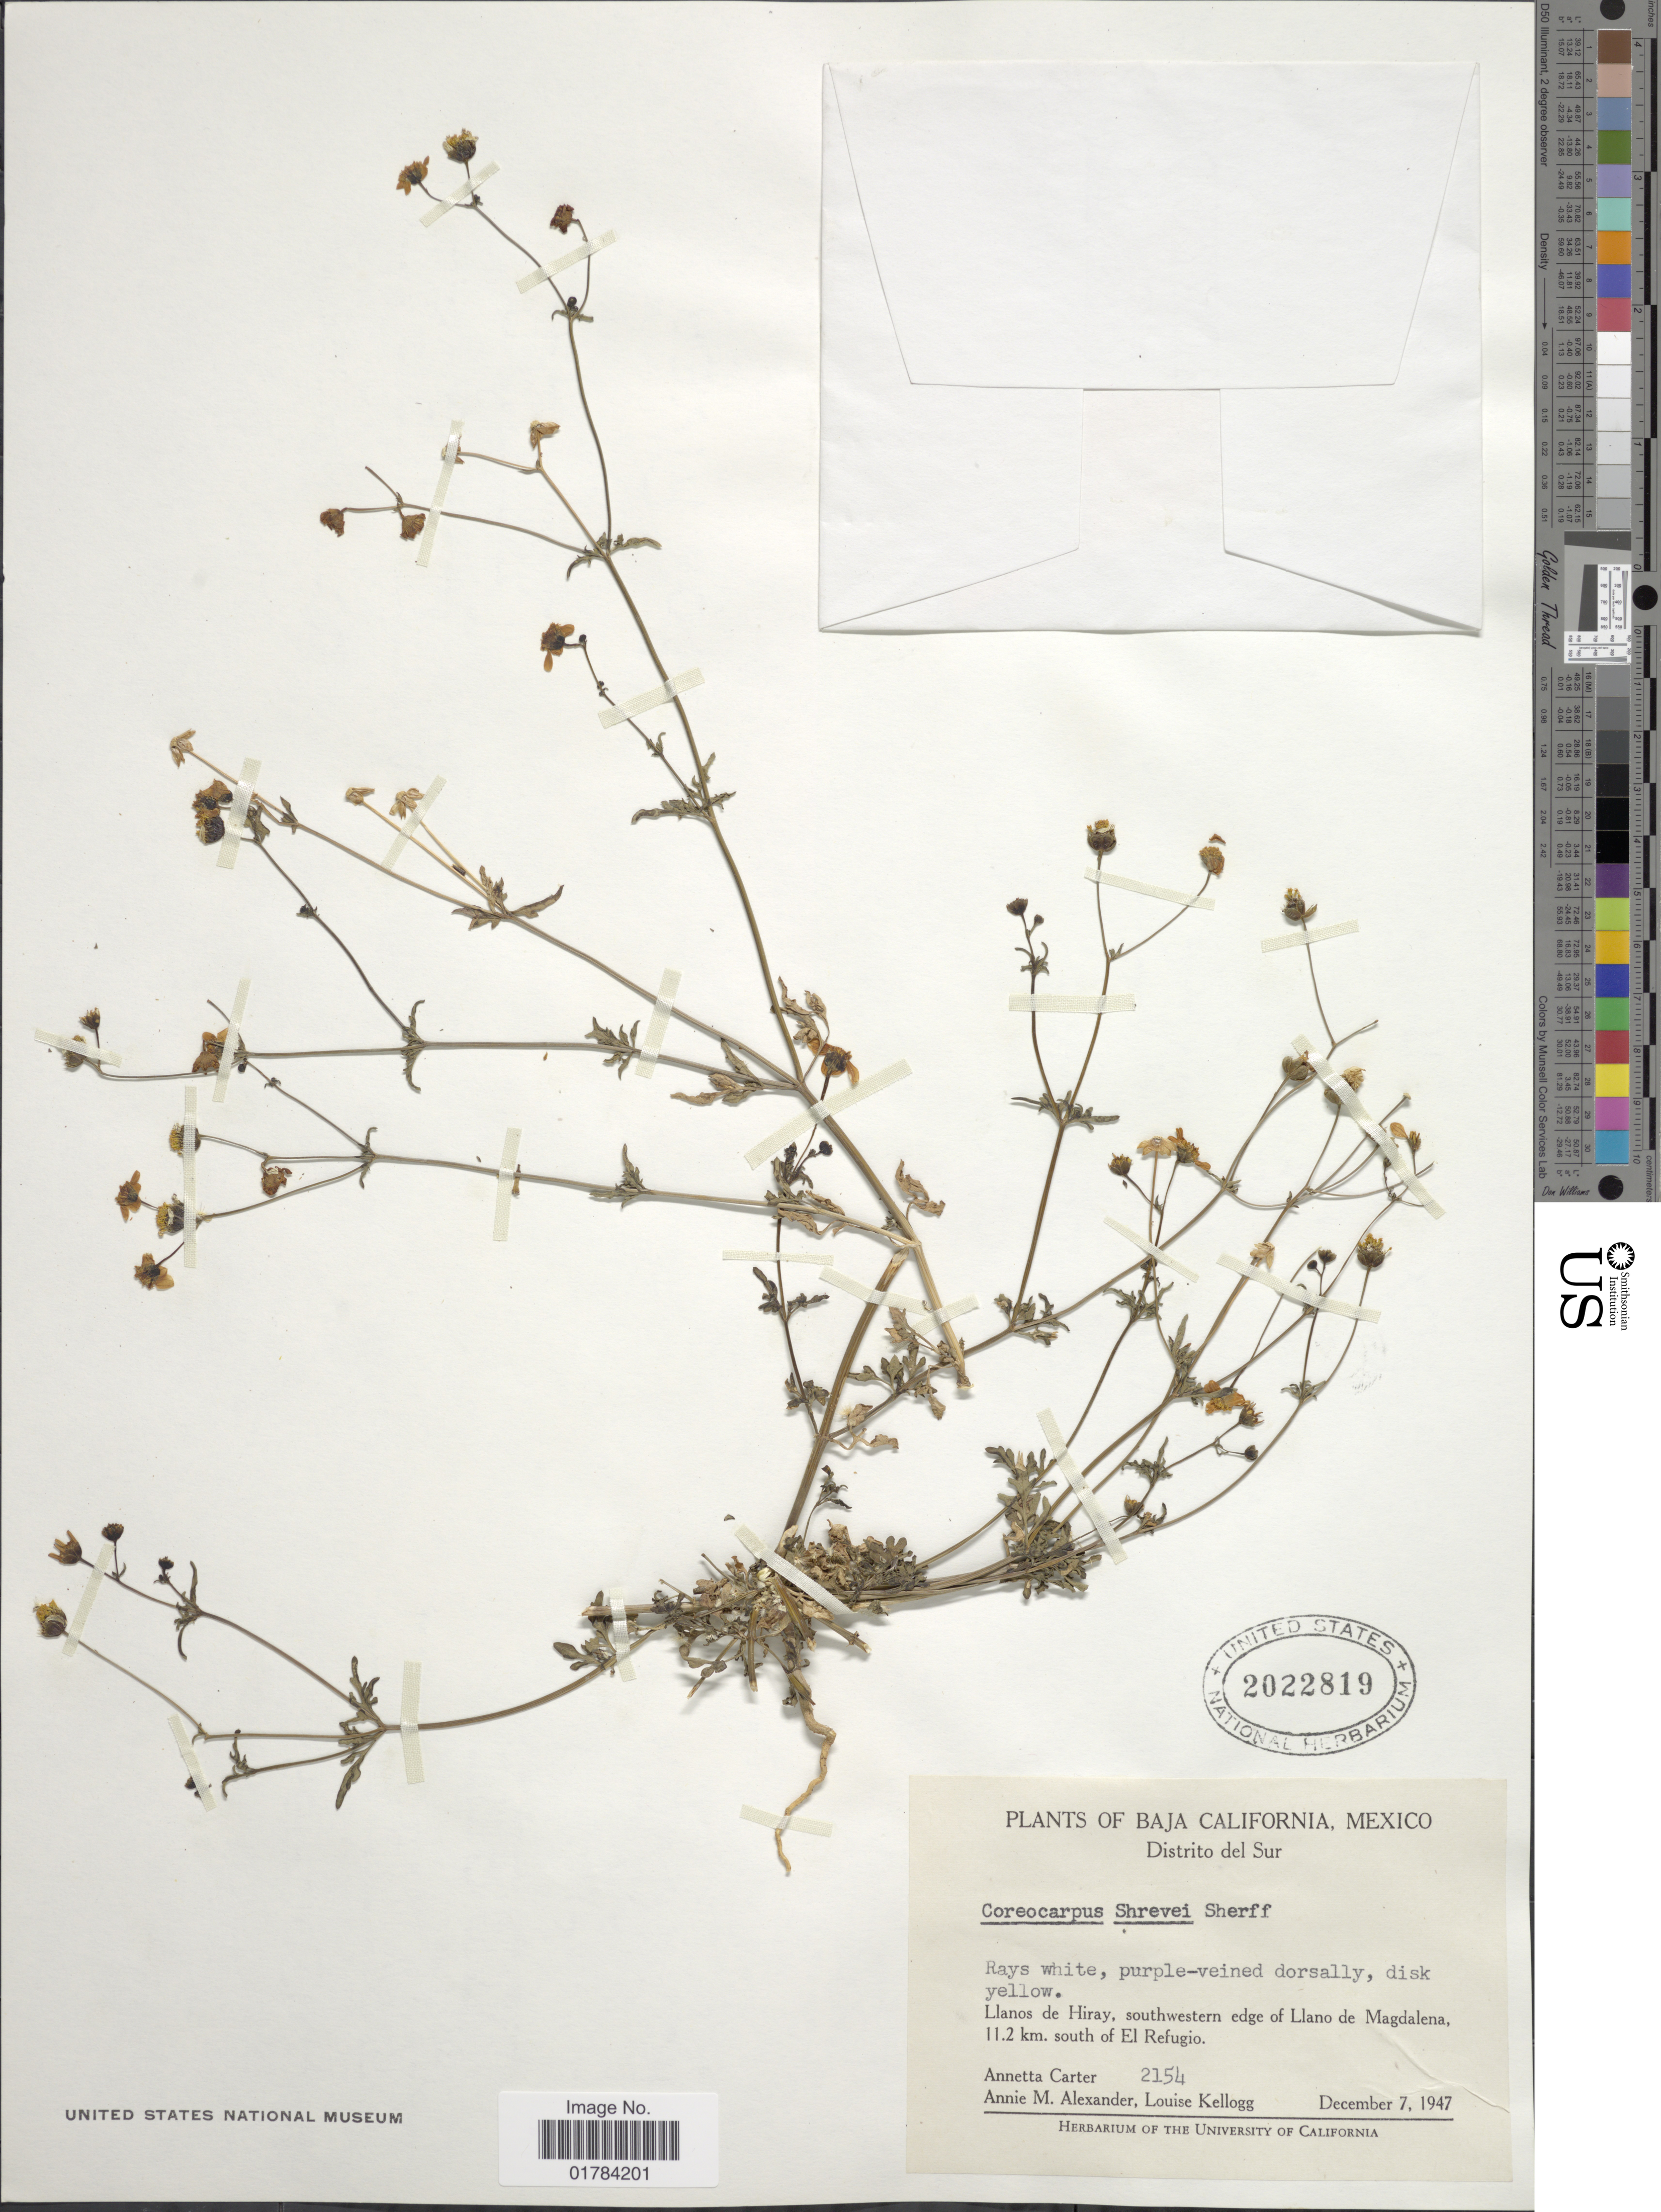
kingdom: Plantae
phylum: Tracheophyta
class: Magnoliopsida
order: Asterales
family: Asteraceae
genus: Coreocarpus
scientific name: Coreocarpus shrevei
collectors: A. Carter, A. M. Alexander & L. Kellogg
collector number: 2154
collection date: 1947-12-07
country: Mexico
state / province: Baja California Sur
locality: Distrito del Sur, Llanos de Hiray, southwestern edge of Llano de Magdalena, 11.2 km. south of El Refugio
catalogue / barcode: US 2022819